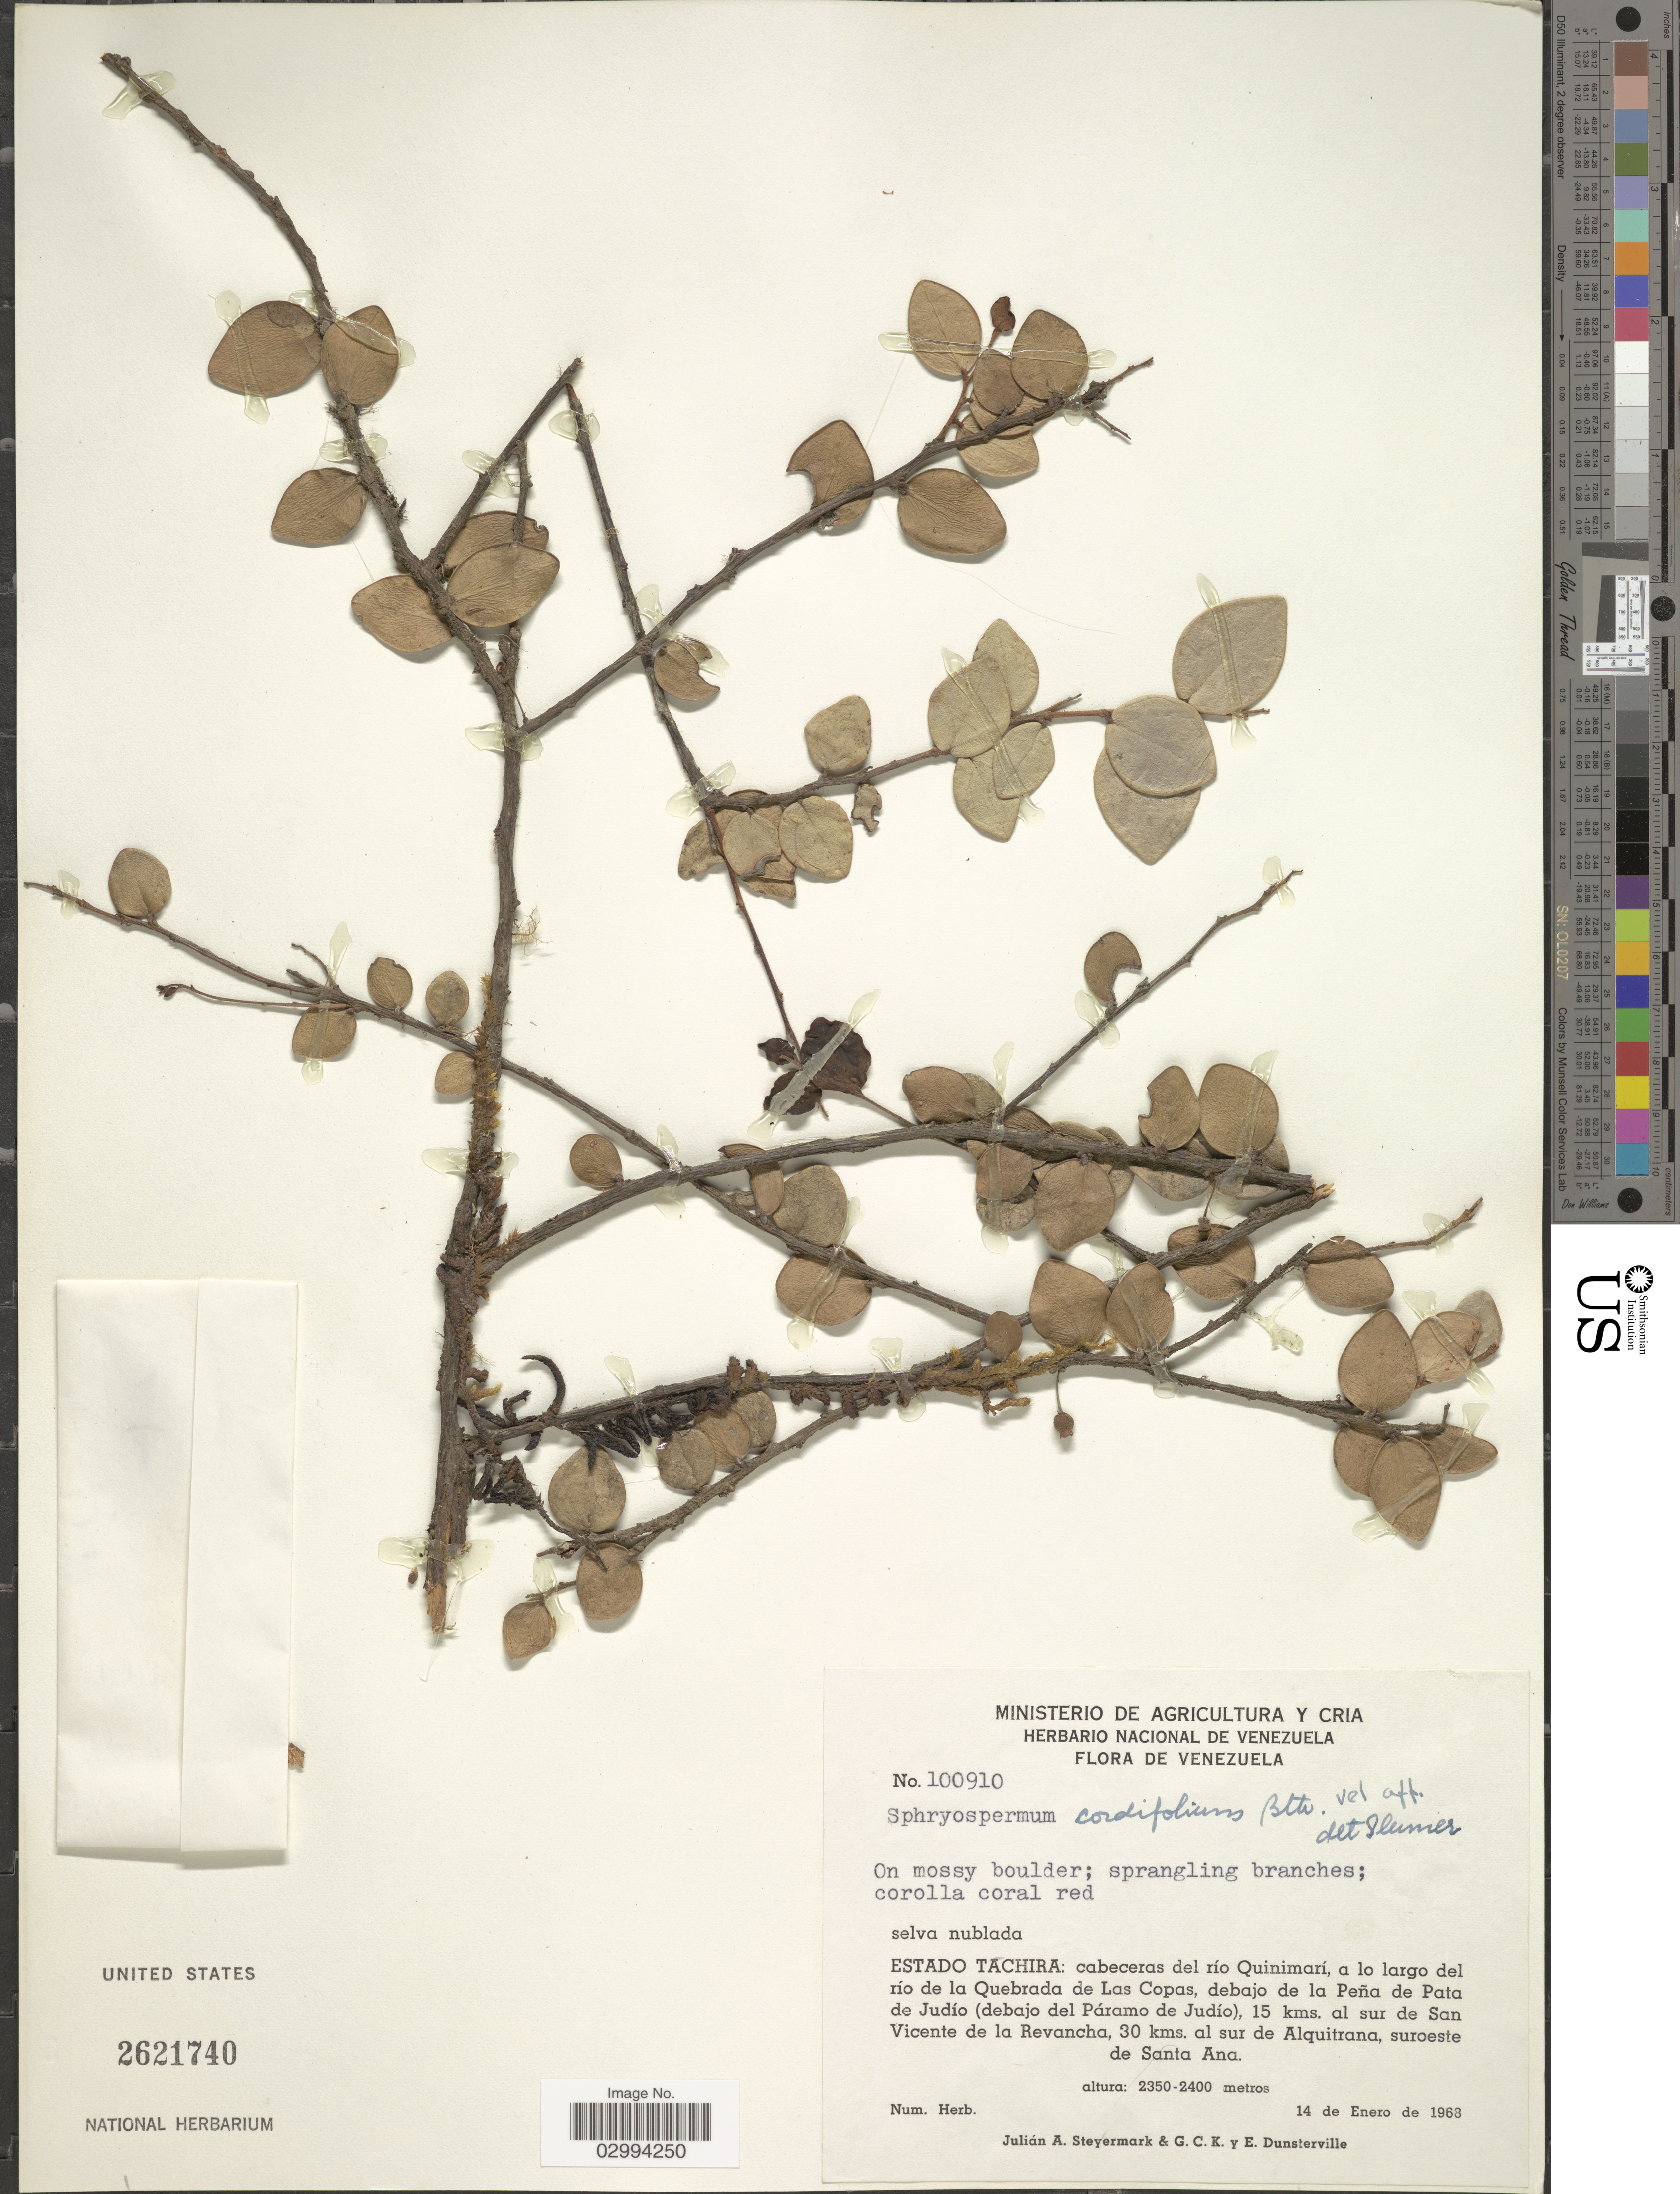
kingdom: Plantae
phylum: Tracheophyta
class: Magnoliopsida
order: Ericales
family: Ericaceae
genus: Sphyrospermum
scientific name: Sphyrospermum cordifolium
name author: Benth.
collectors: J. Steyermark, G. C. K. Dunsterville & E. Dunsterville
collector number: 100910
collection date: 1968-01-14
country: Venezuela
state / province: Tachira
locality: Cabeceras del río Quinimarí, a lo largo del río de la Quebrada de Las Copas, debajo de la Peña de Pata de Judío (debajo del Páramo de Judío), 15 kms. al sur de San Vicente de la Revencha, 30 kms. al sur de Alquitrana, suroeste de Santa Ana.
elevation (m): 2350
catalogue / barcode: US 2621740